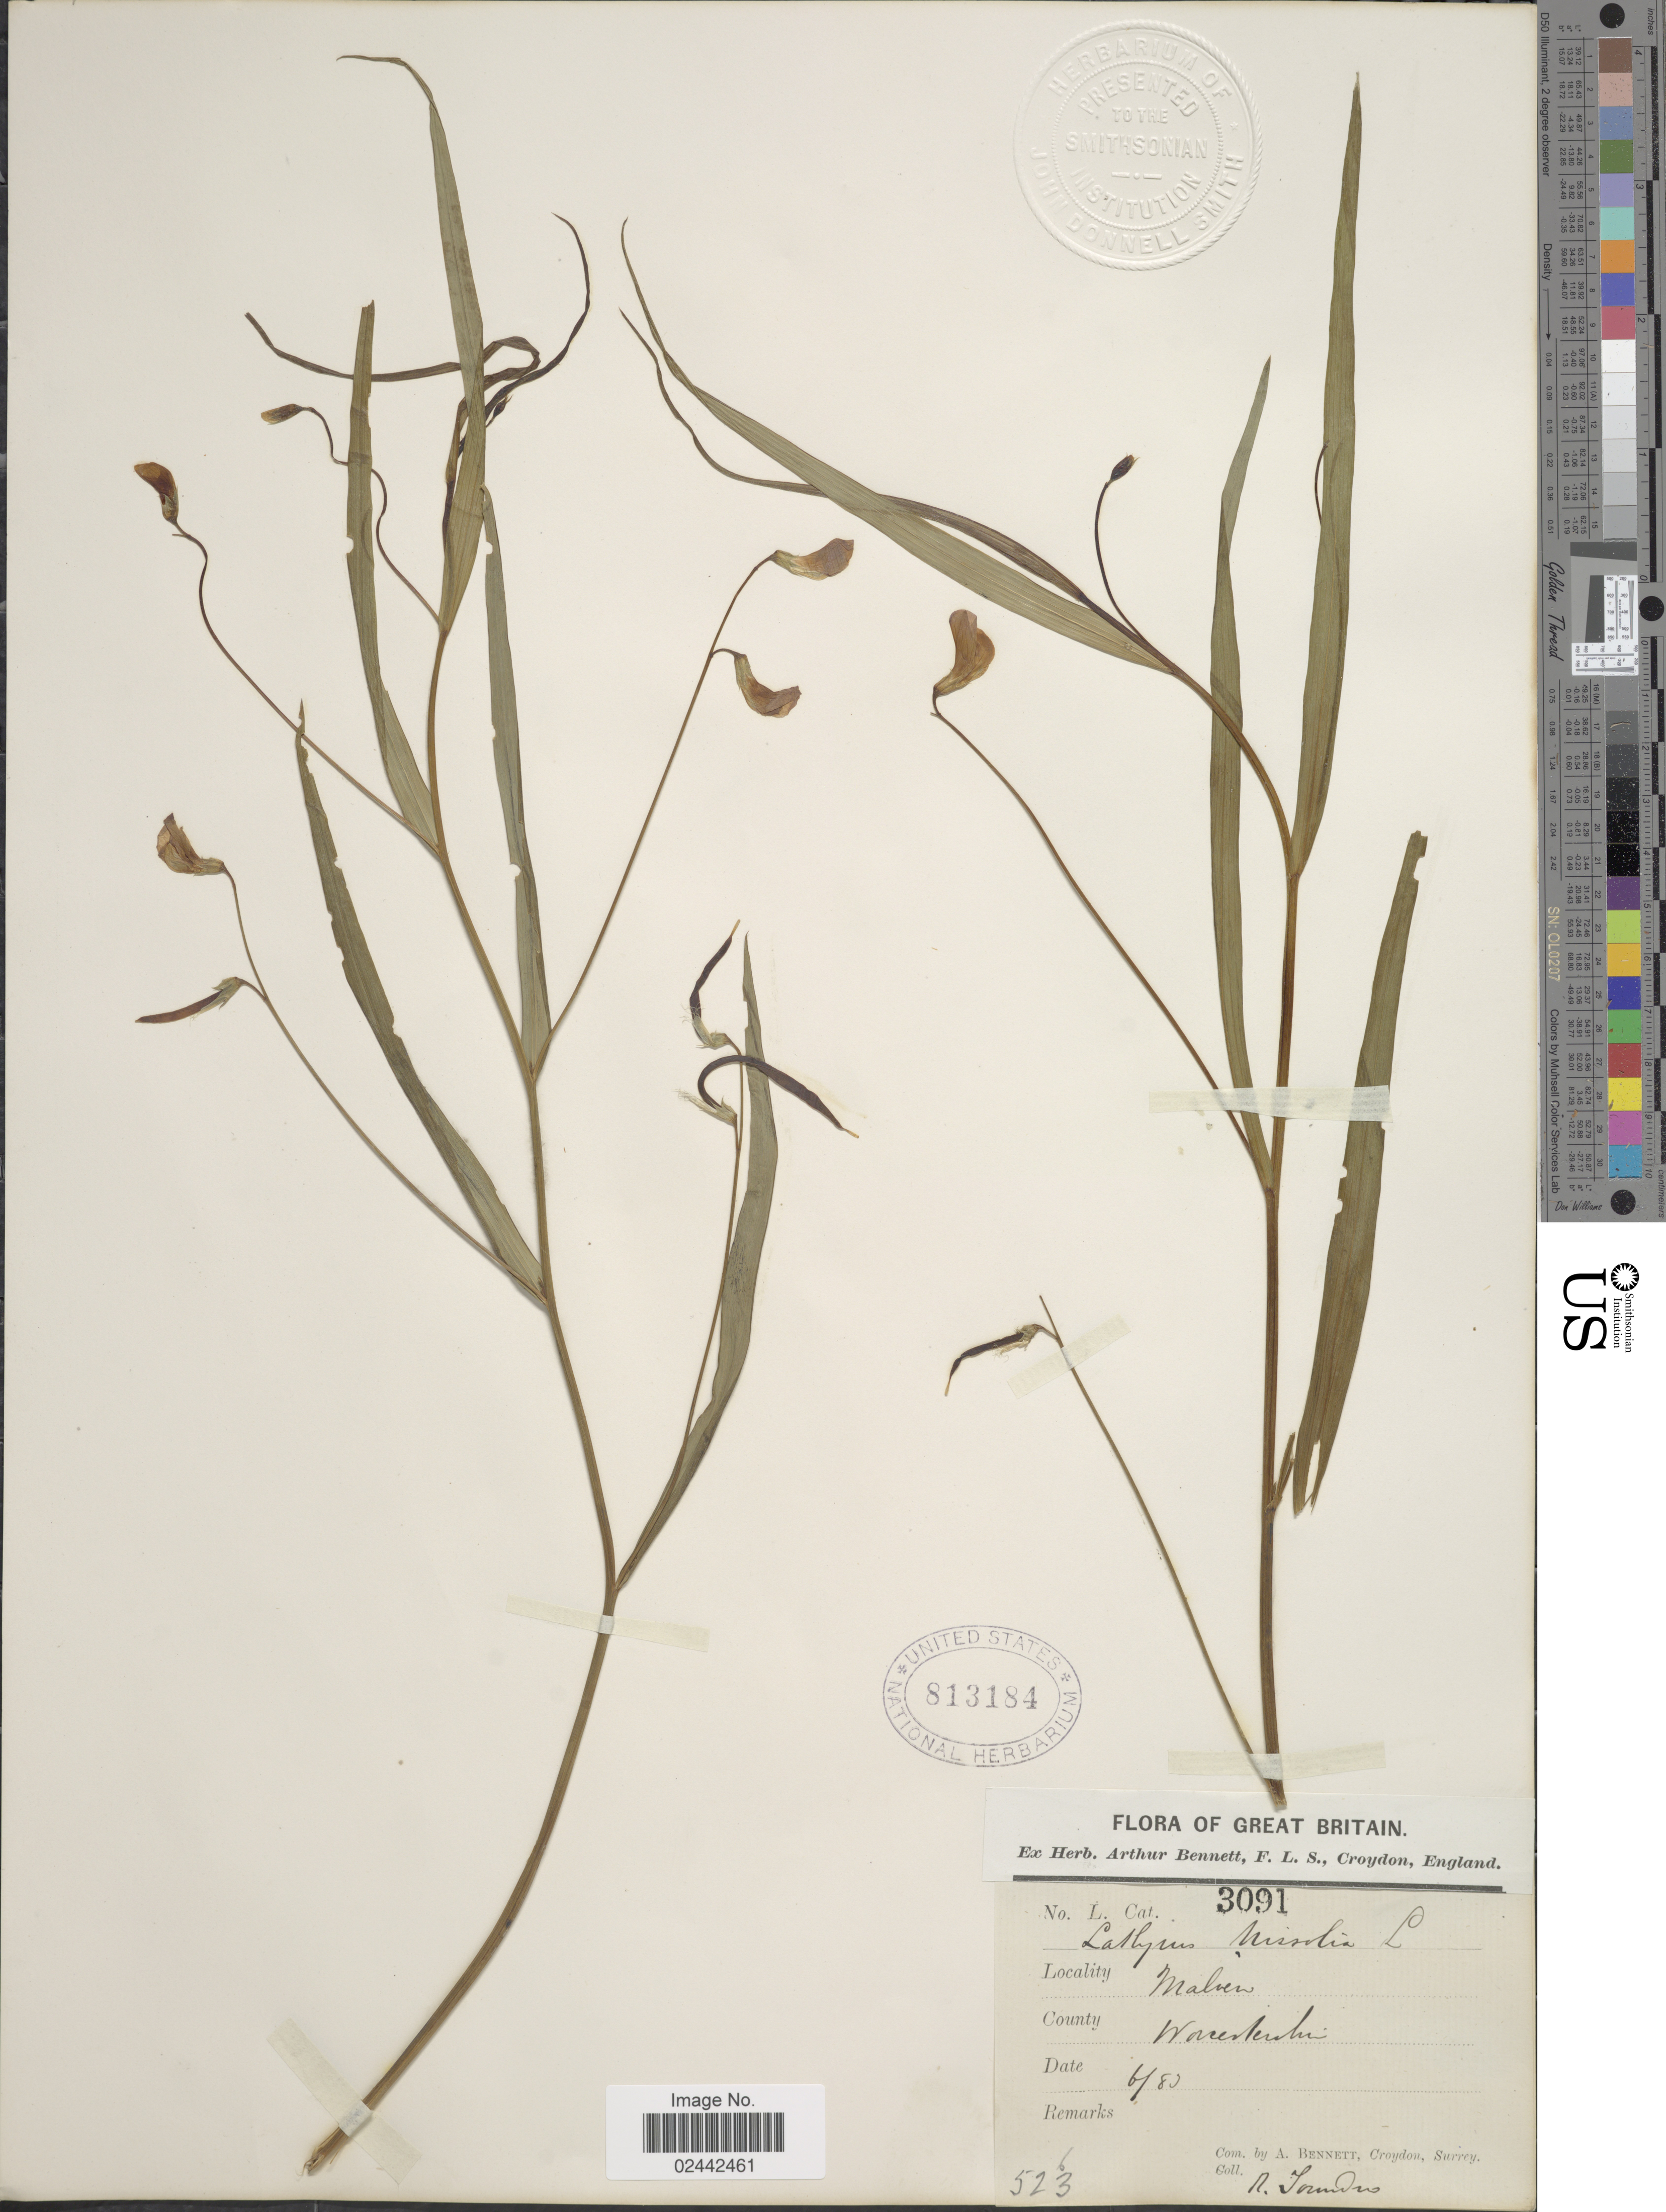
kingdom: Plantae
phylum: Tracheophyta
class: Magnoliopsida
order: Fabales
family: Fabaceae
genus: Lathyrus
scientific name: Lathyrus nissolia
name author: L.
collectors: R. Saunders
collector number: L. Cat.3091/523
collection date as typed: Transcribed d/m/y: /6/83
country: United Kingdom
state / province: England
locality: Malven, Worcestershire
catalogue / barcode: US 813184